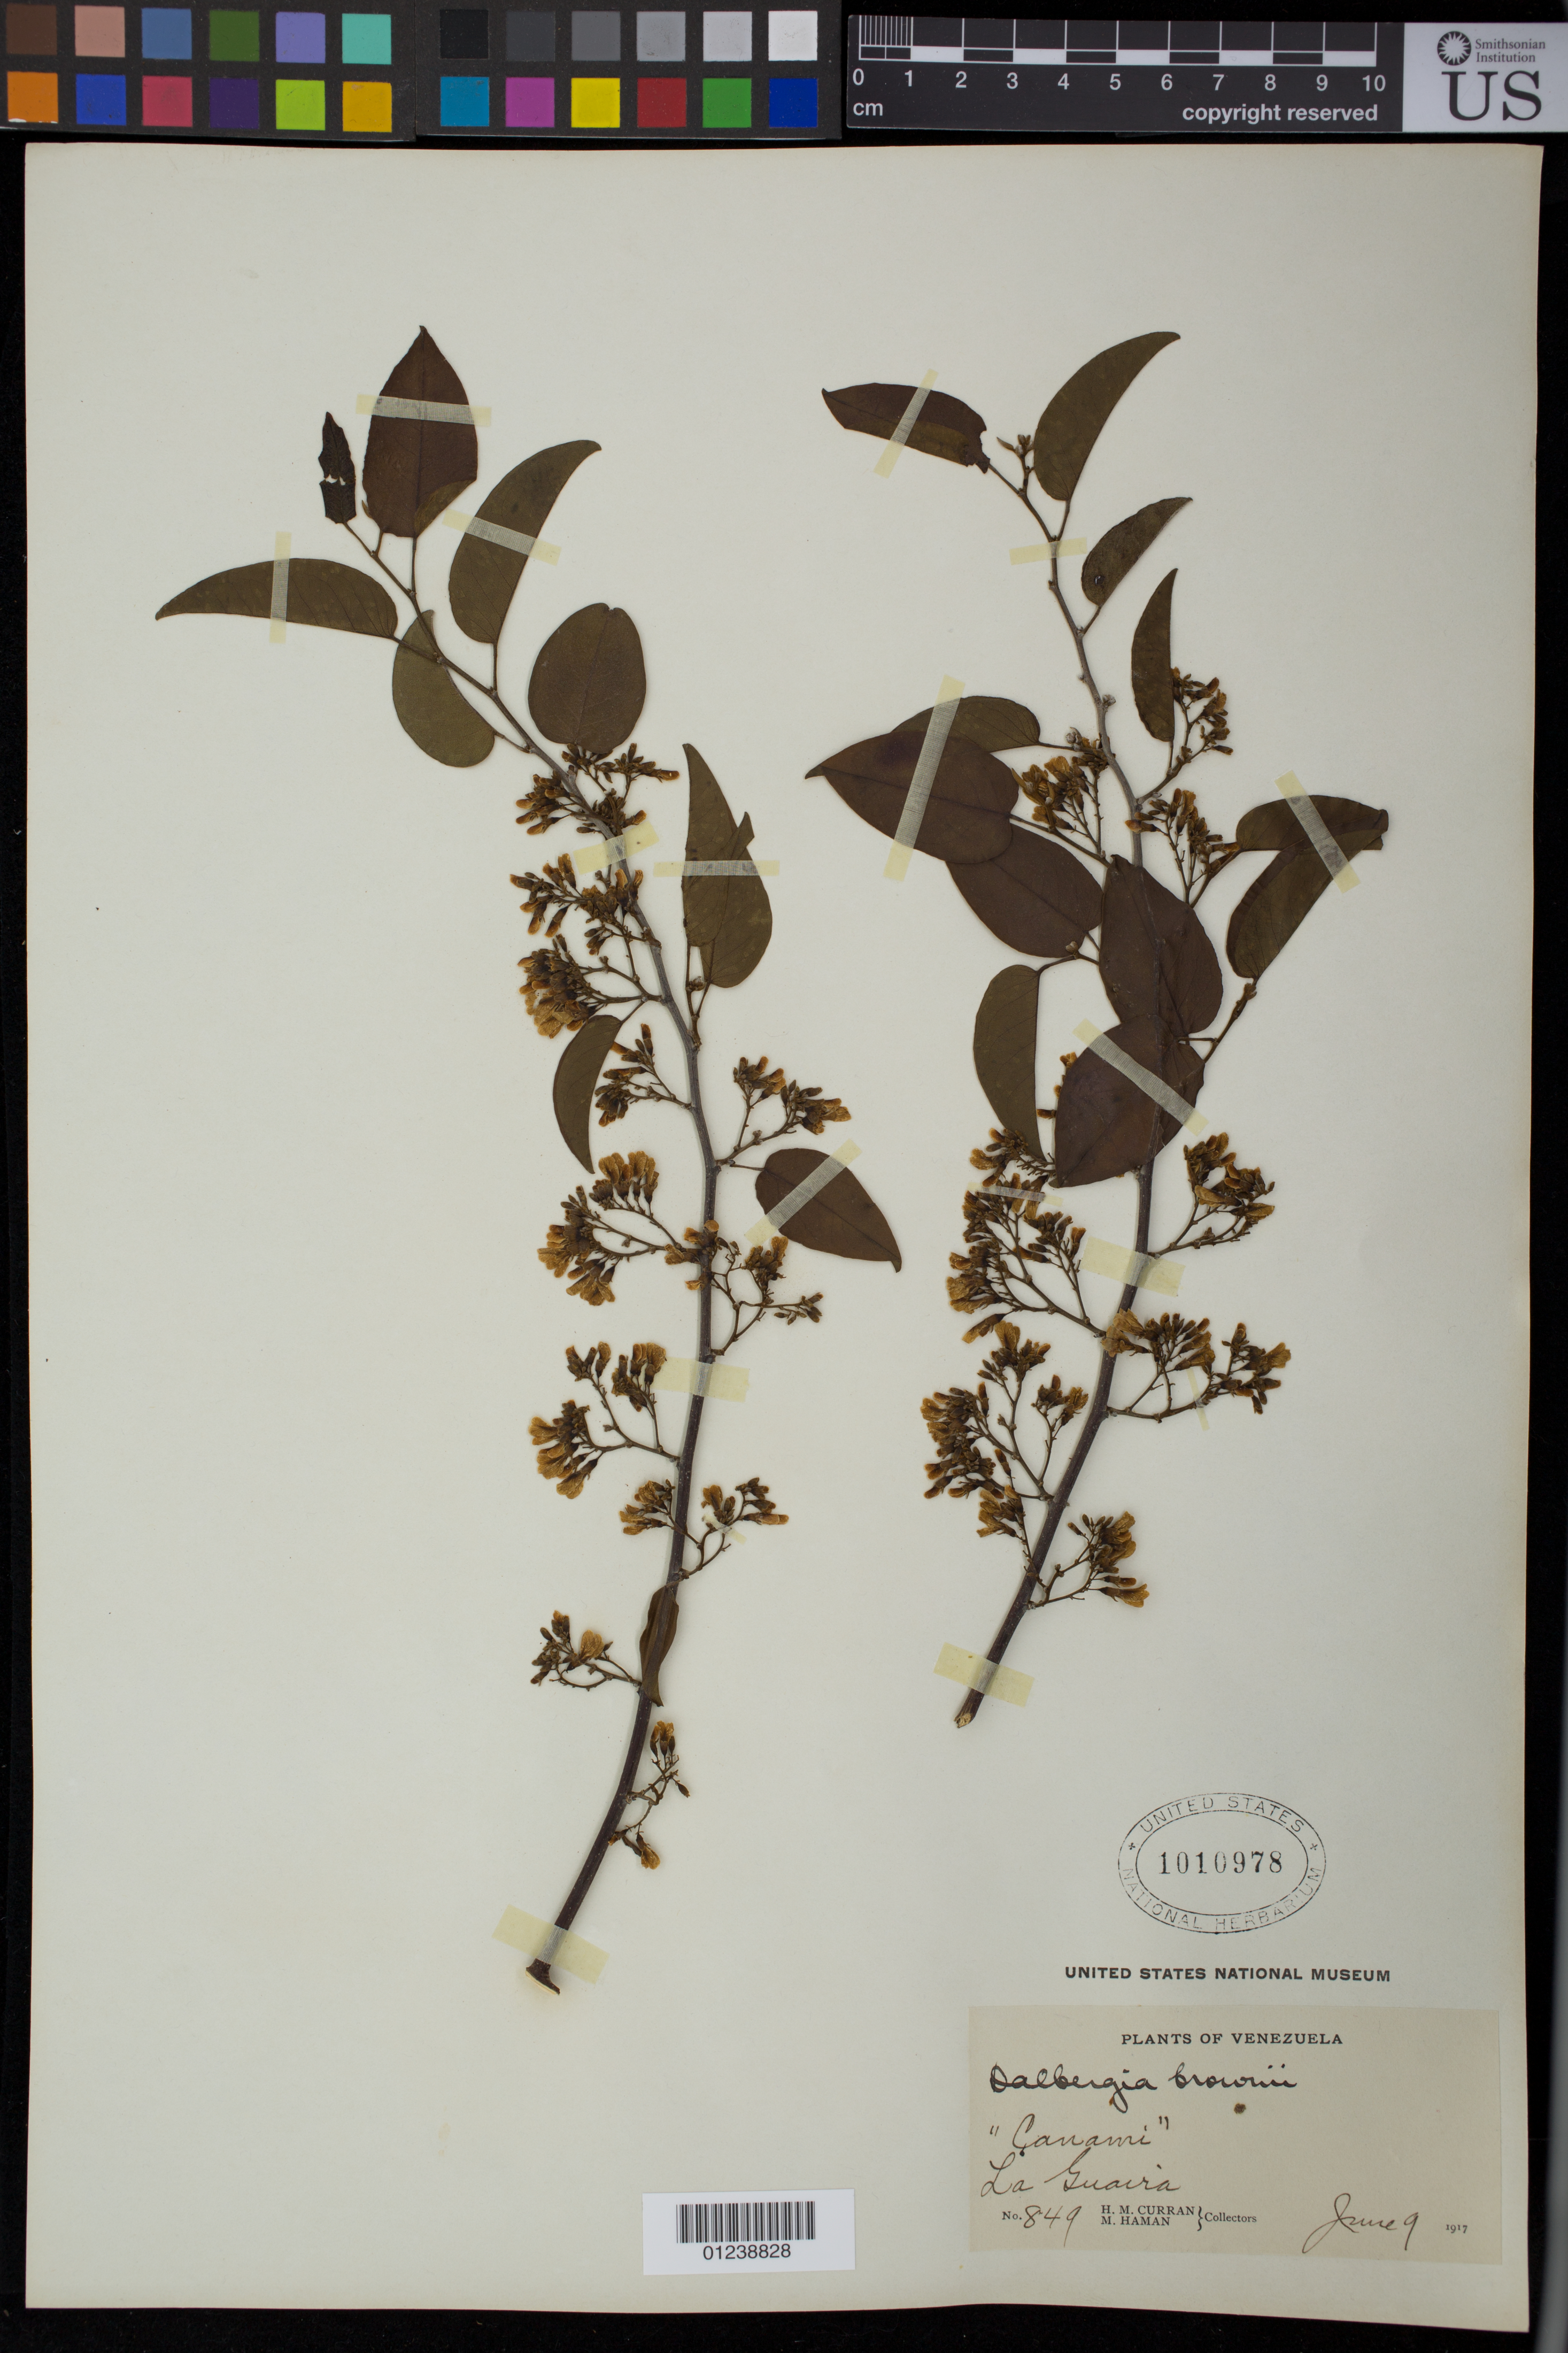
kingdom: Plantae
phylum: Tracheophyta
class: Magnoliopsida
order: Fabales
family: Fabaceae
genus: Dalbergia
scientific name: Dalbergia brownei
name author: (Jacq.) Schinz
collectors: H. M. Curran & M. Haman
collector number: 849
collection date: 1917-06-09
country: Venezuela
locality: La Guaira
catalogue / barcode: US 1010978